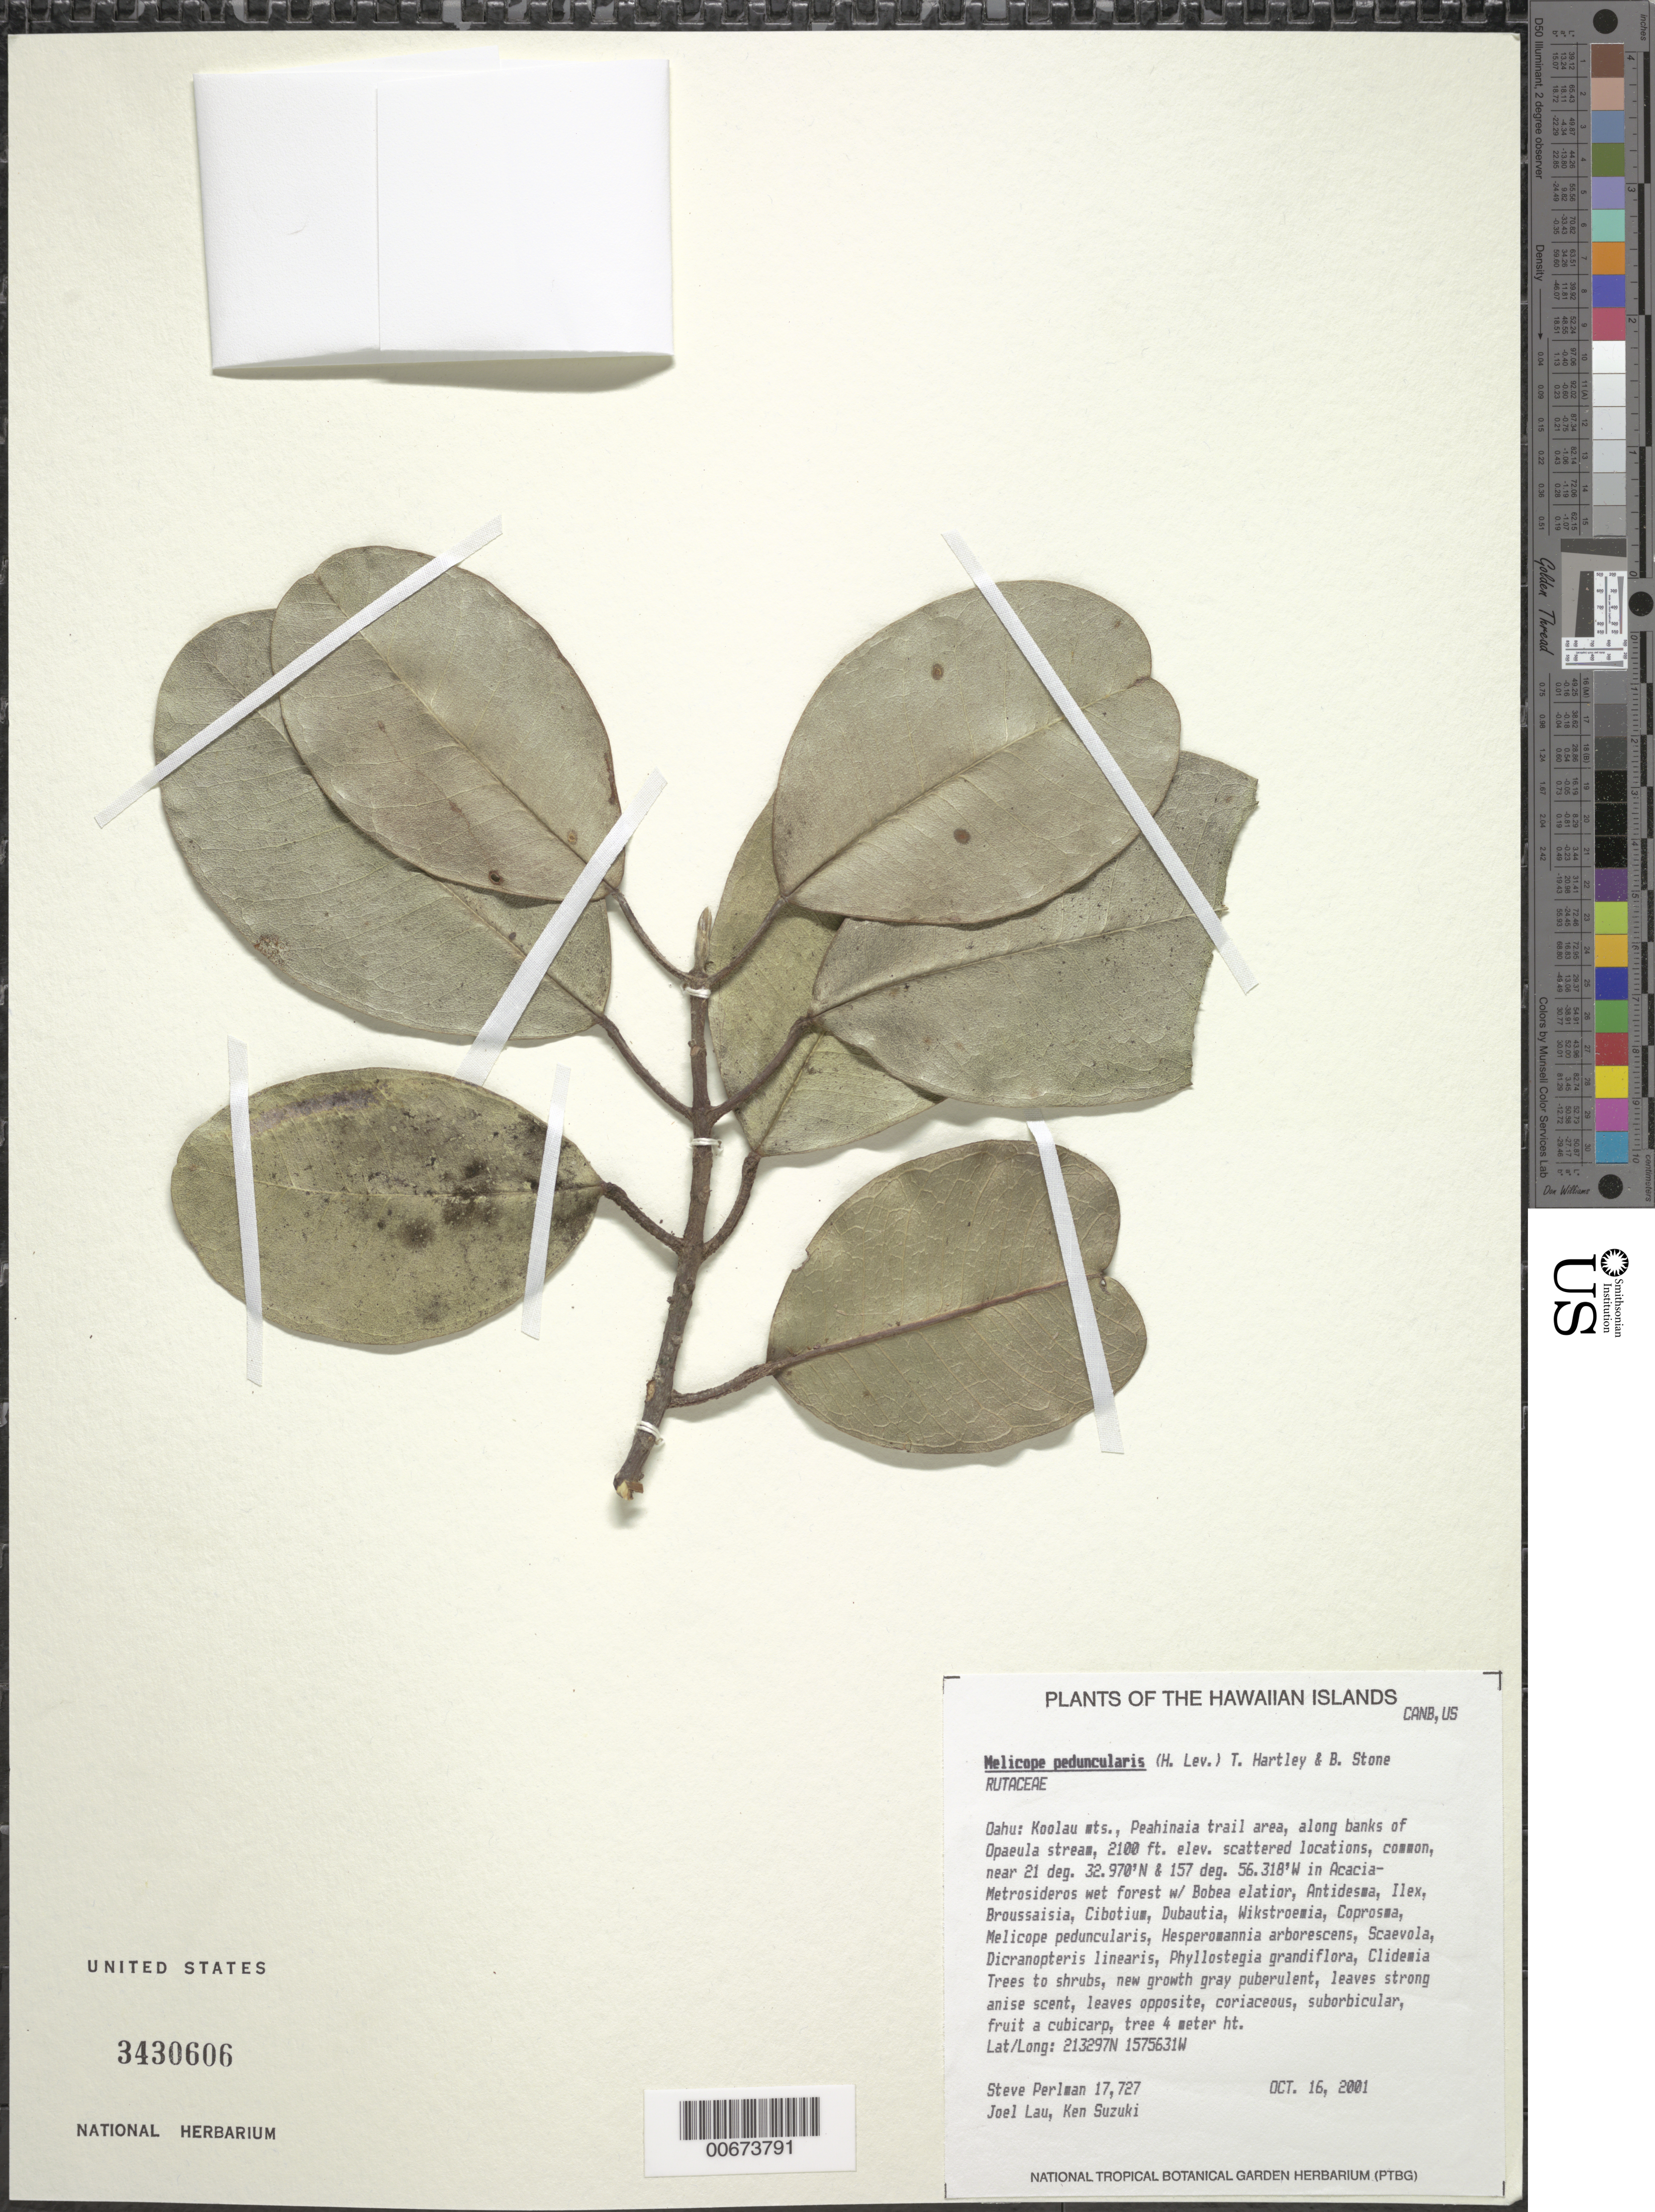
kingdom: Plantae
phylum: Tracheophyta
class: Magnoliopsida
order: Sapindales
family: Rutaceae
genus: Melicope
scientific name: Melicope peduncularis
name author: (H. Lév.) T.G. Hartley & B.C. Stone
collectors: S. P. Perlman, J. Lau & K. Suzuki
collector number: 17727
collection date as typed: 16 Oct 2001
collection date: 2001-10-16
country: United States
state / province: Hawaii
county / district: Honolulu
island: Oahu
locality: Koolau mts., Peahinaia trail area, along banks of Opaeula stream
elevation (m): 640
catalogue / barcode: US 3430606